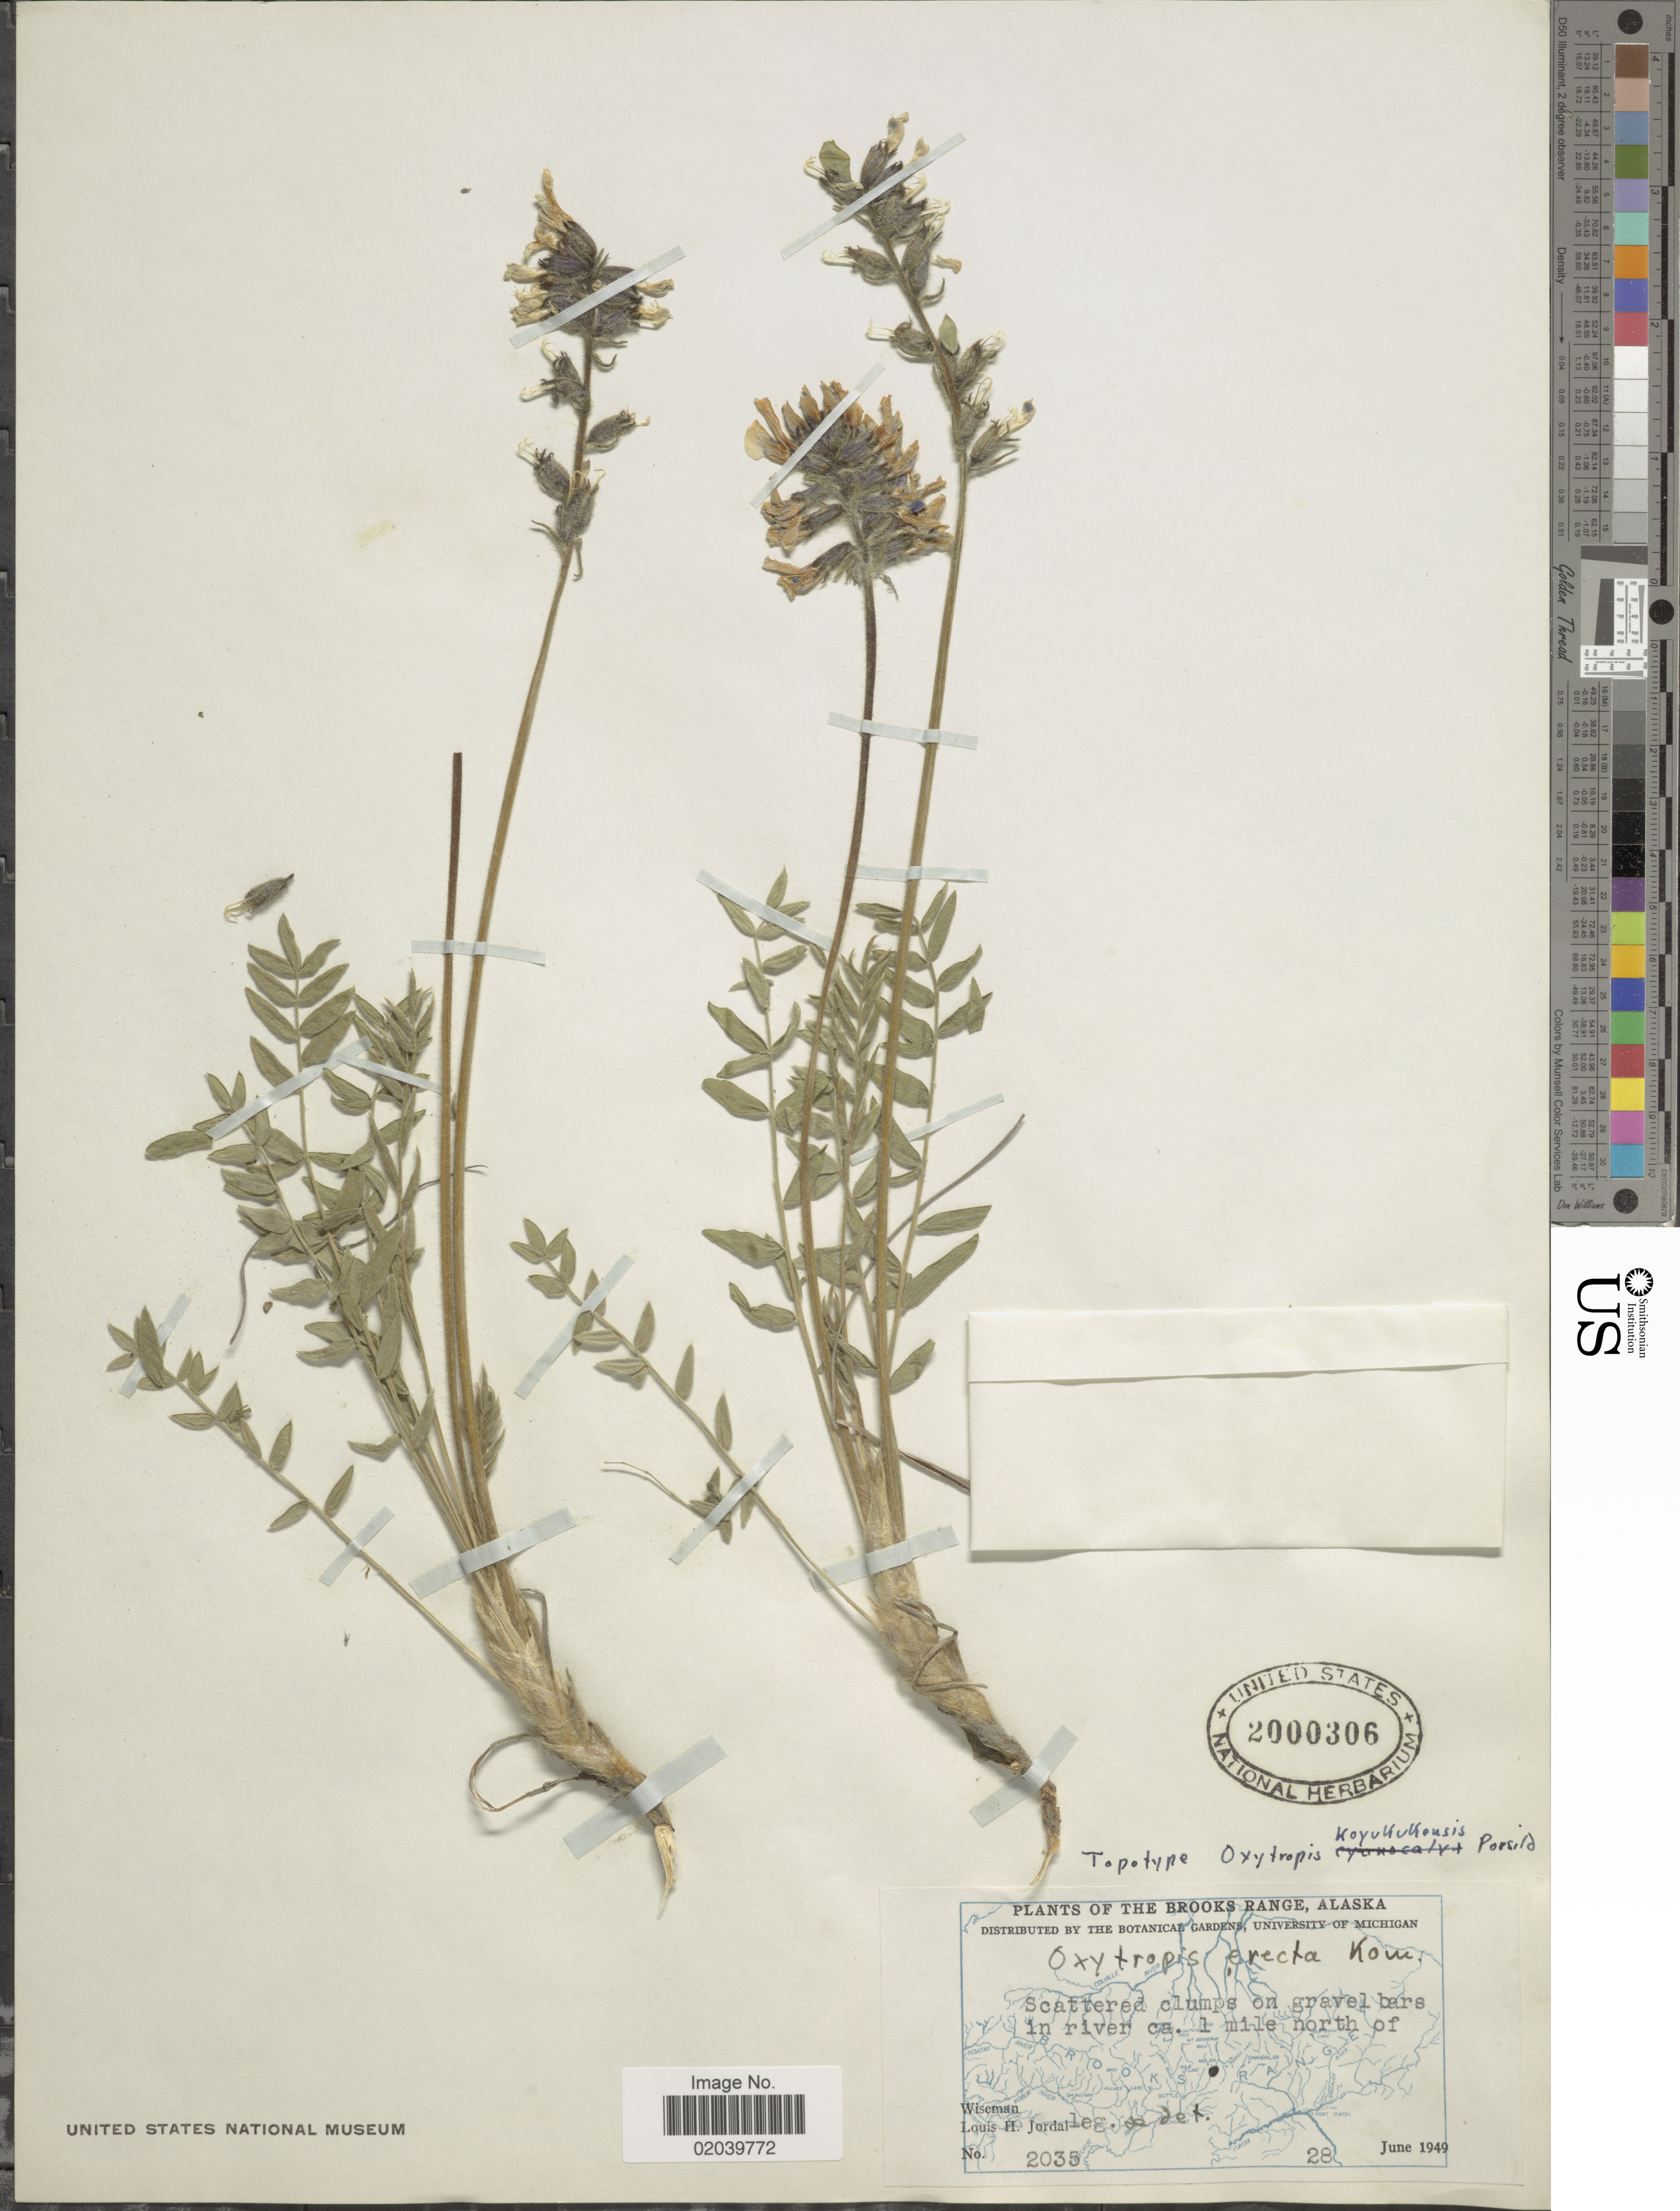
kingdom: Plantae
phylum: Tracheophyta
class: Magnoliopsida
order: Fabales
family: Fabaceae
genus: Oxytropis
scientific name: Oxytropis koyukukensis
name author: A.E. Porsild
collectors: L. Jordal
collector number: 2035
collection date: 1949-06-28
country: United States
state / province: Alaska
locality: Brooks Range, Alaska. Scattered clumps on gravel bars in river ca. 1 mile north of Wiseman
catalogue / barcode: US 2000306